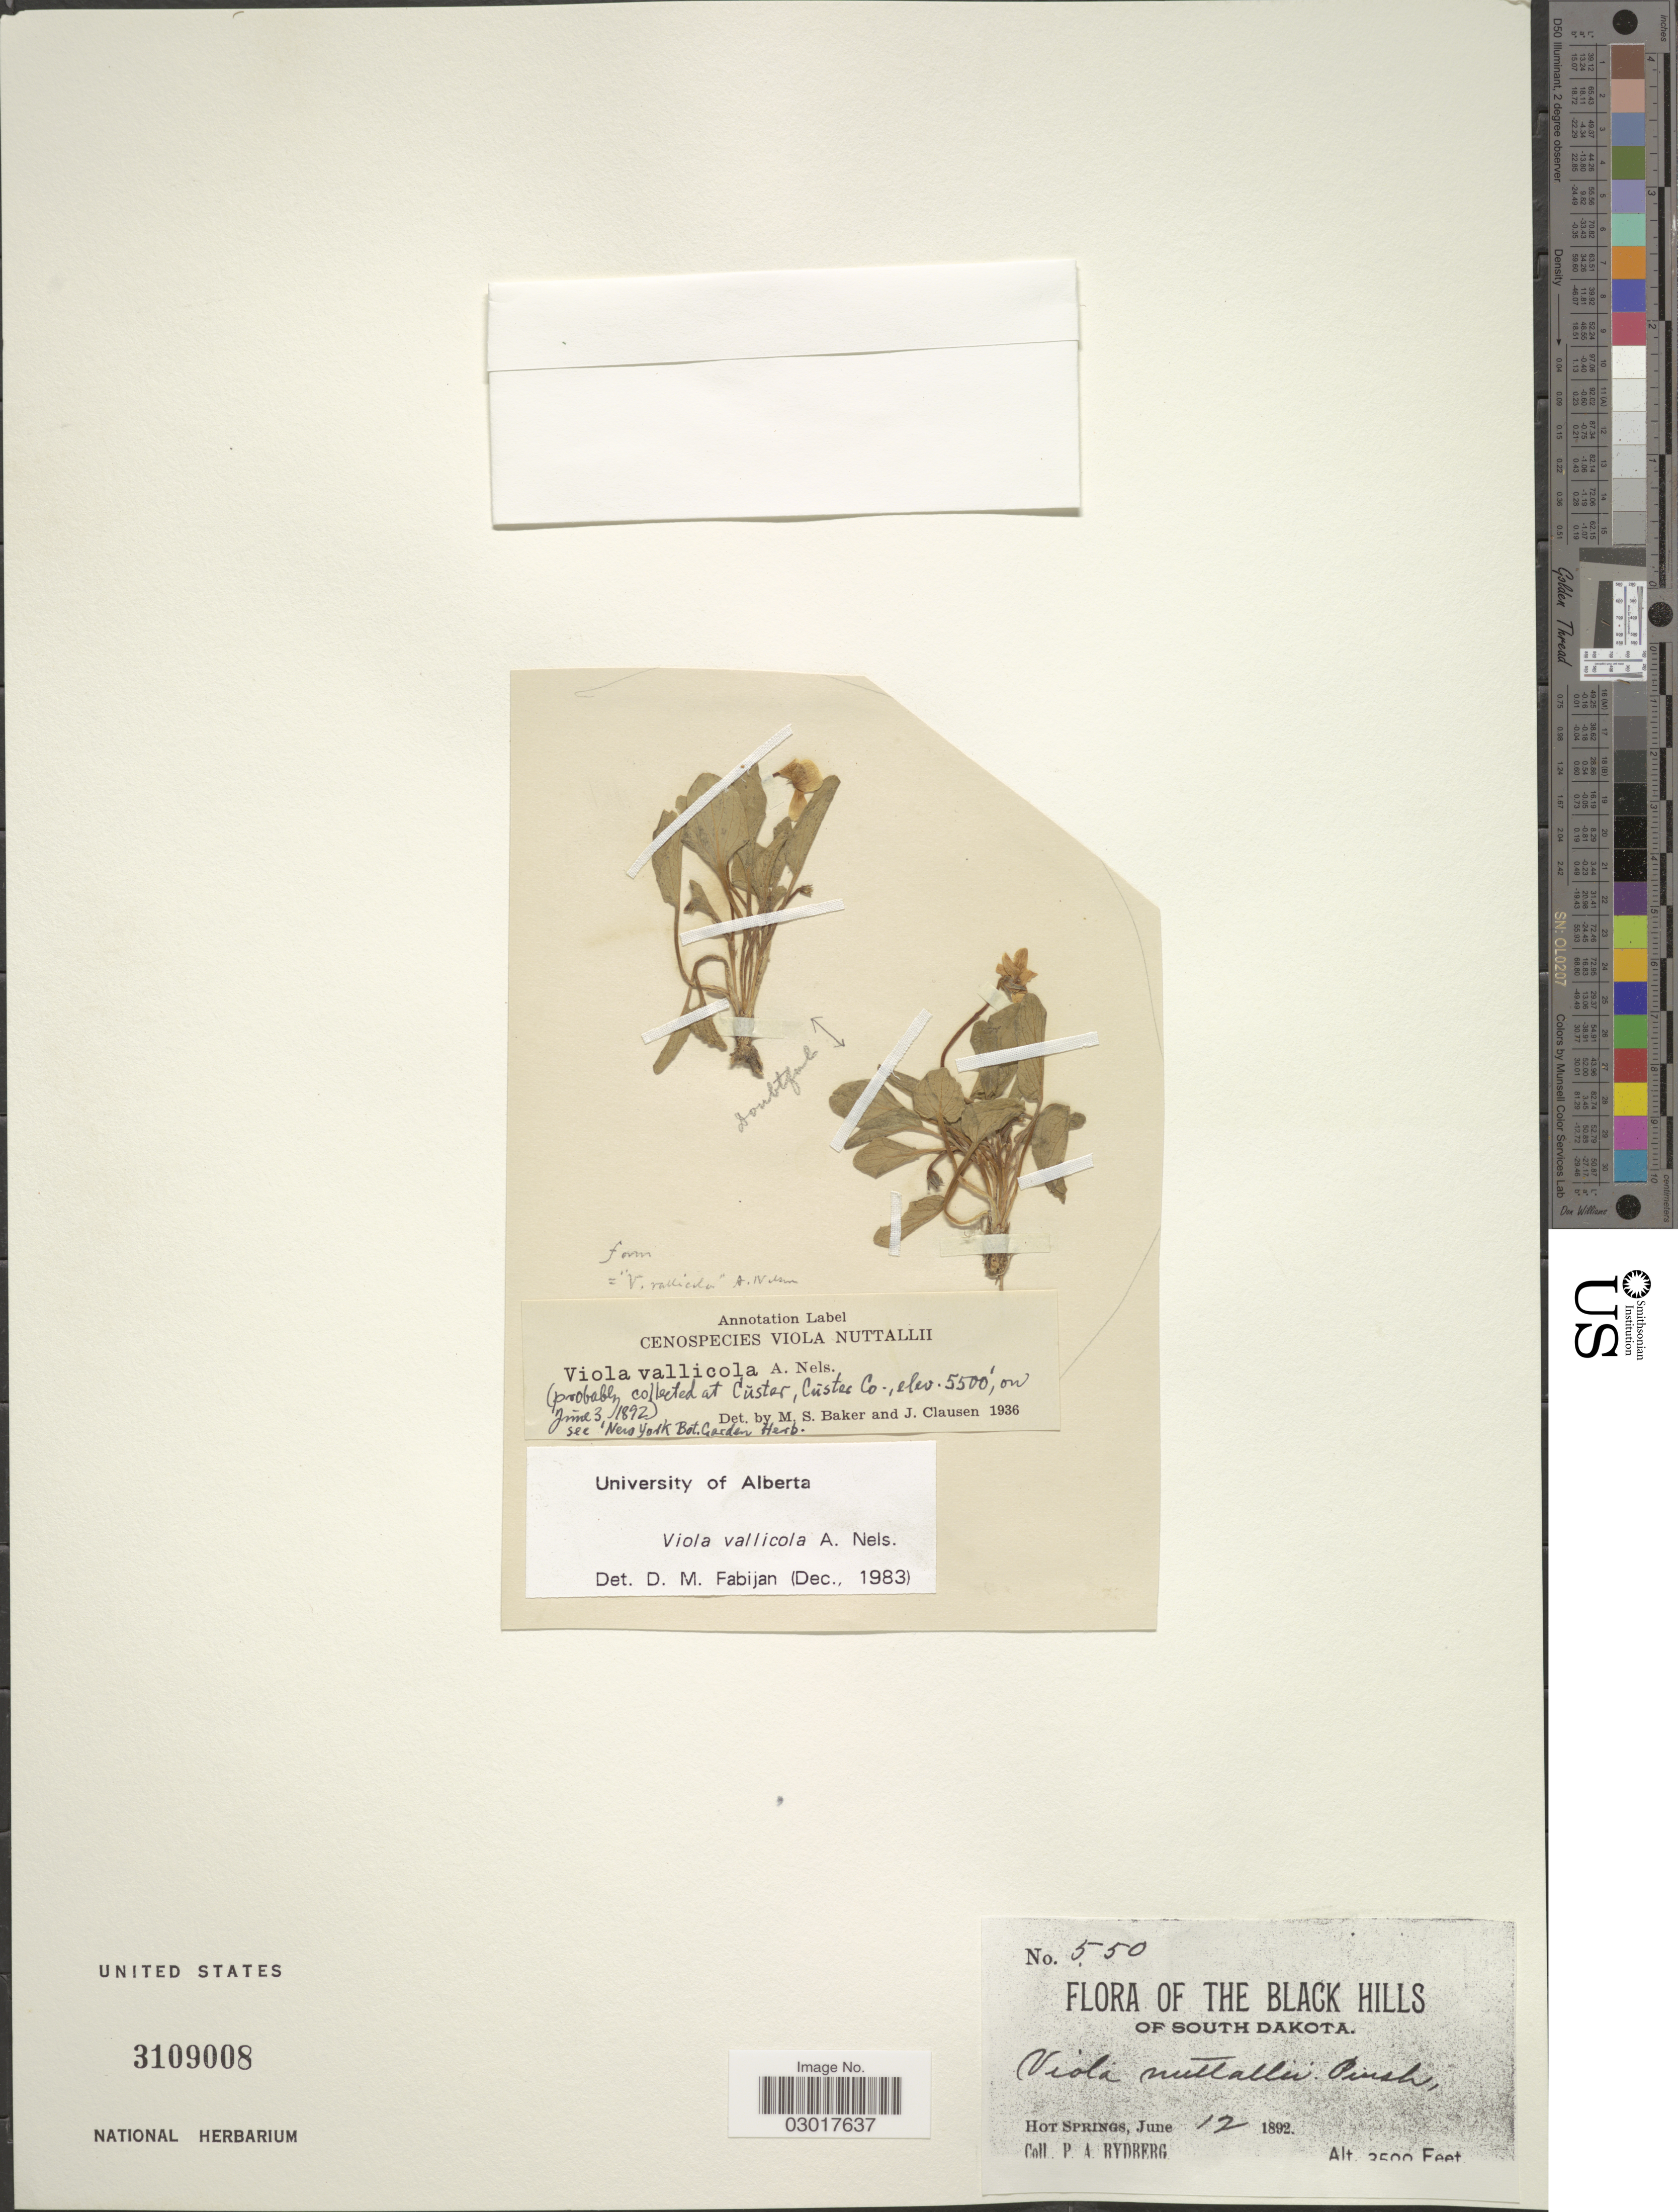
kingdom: Plantae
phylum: Tracheophyta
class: Magnoliopsida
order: Malpighiales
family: Violaceae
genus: Viola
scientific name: Viola vallicola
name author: A. Nelson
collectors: P. A. Rydberg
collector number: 550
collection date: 1892-06-12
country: United States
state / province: South Dakota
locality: The Black Hills. Hot Springs.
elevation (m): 1067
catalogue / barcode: US 3109008